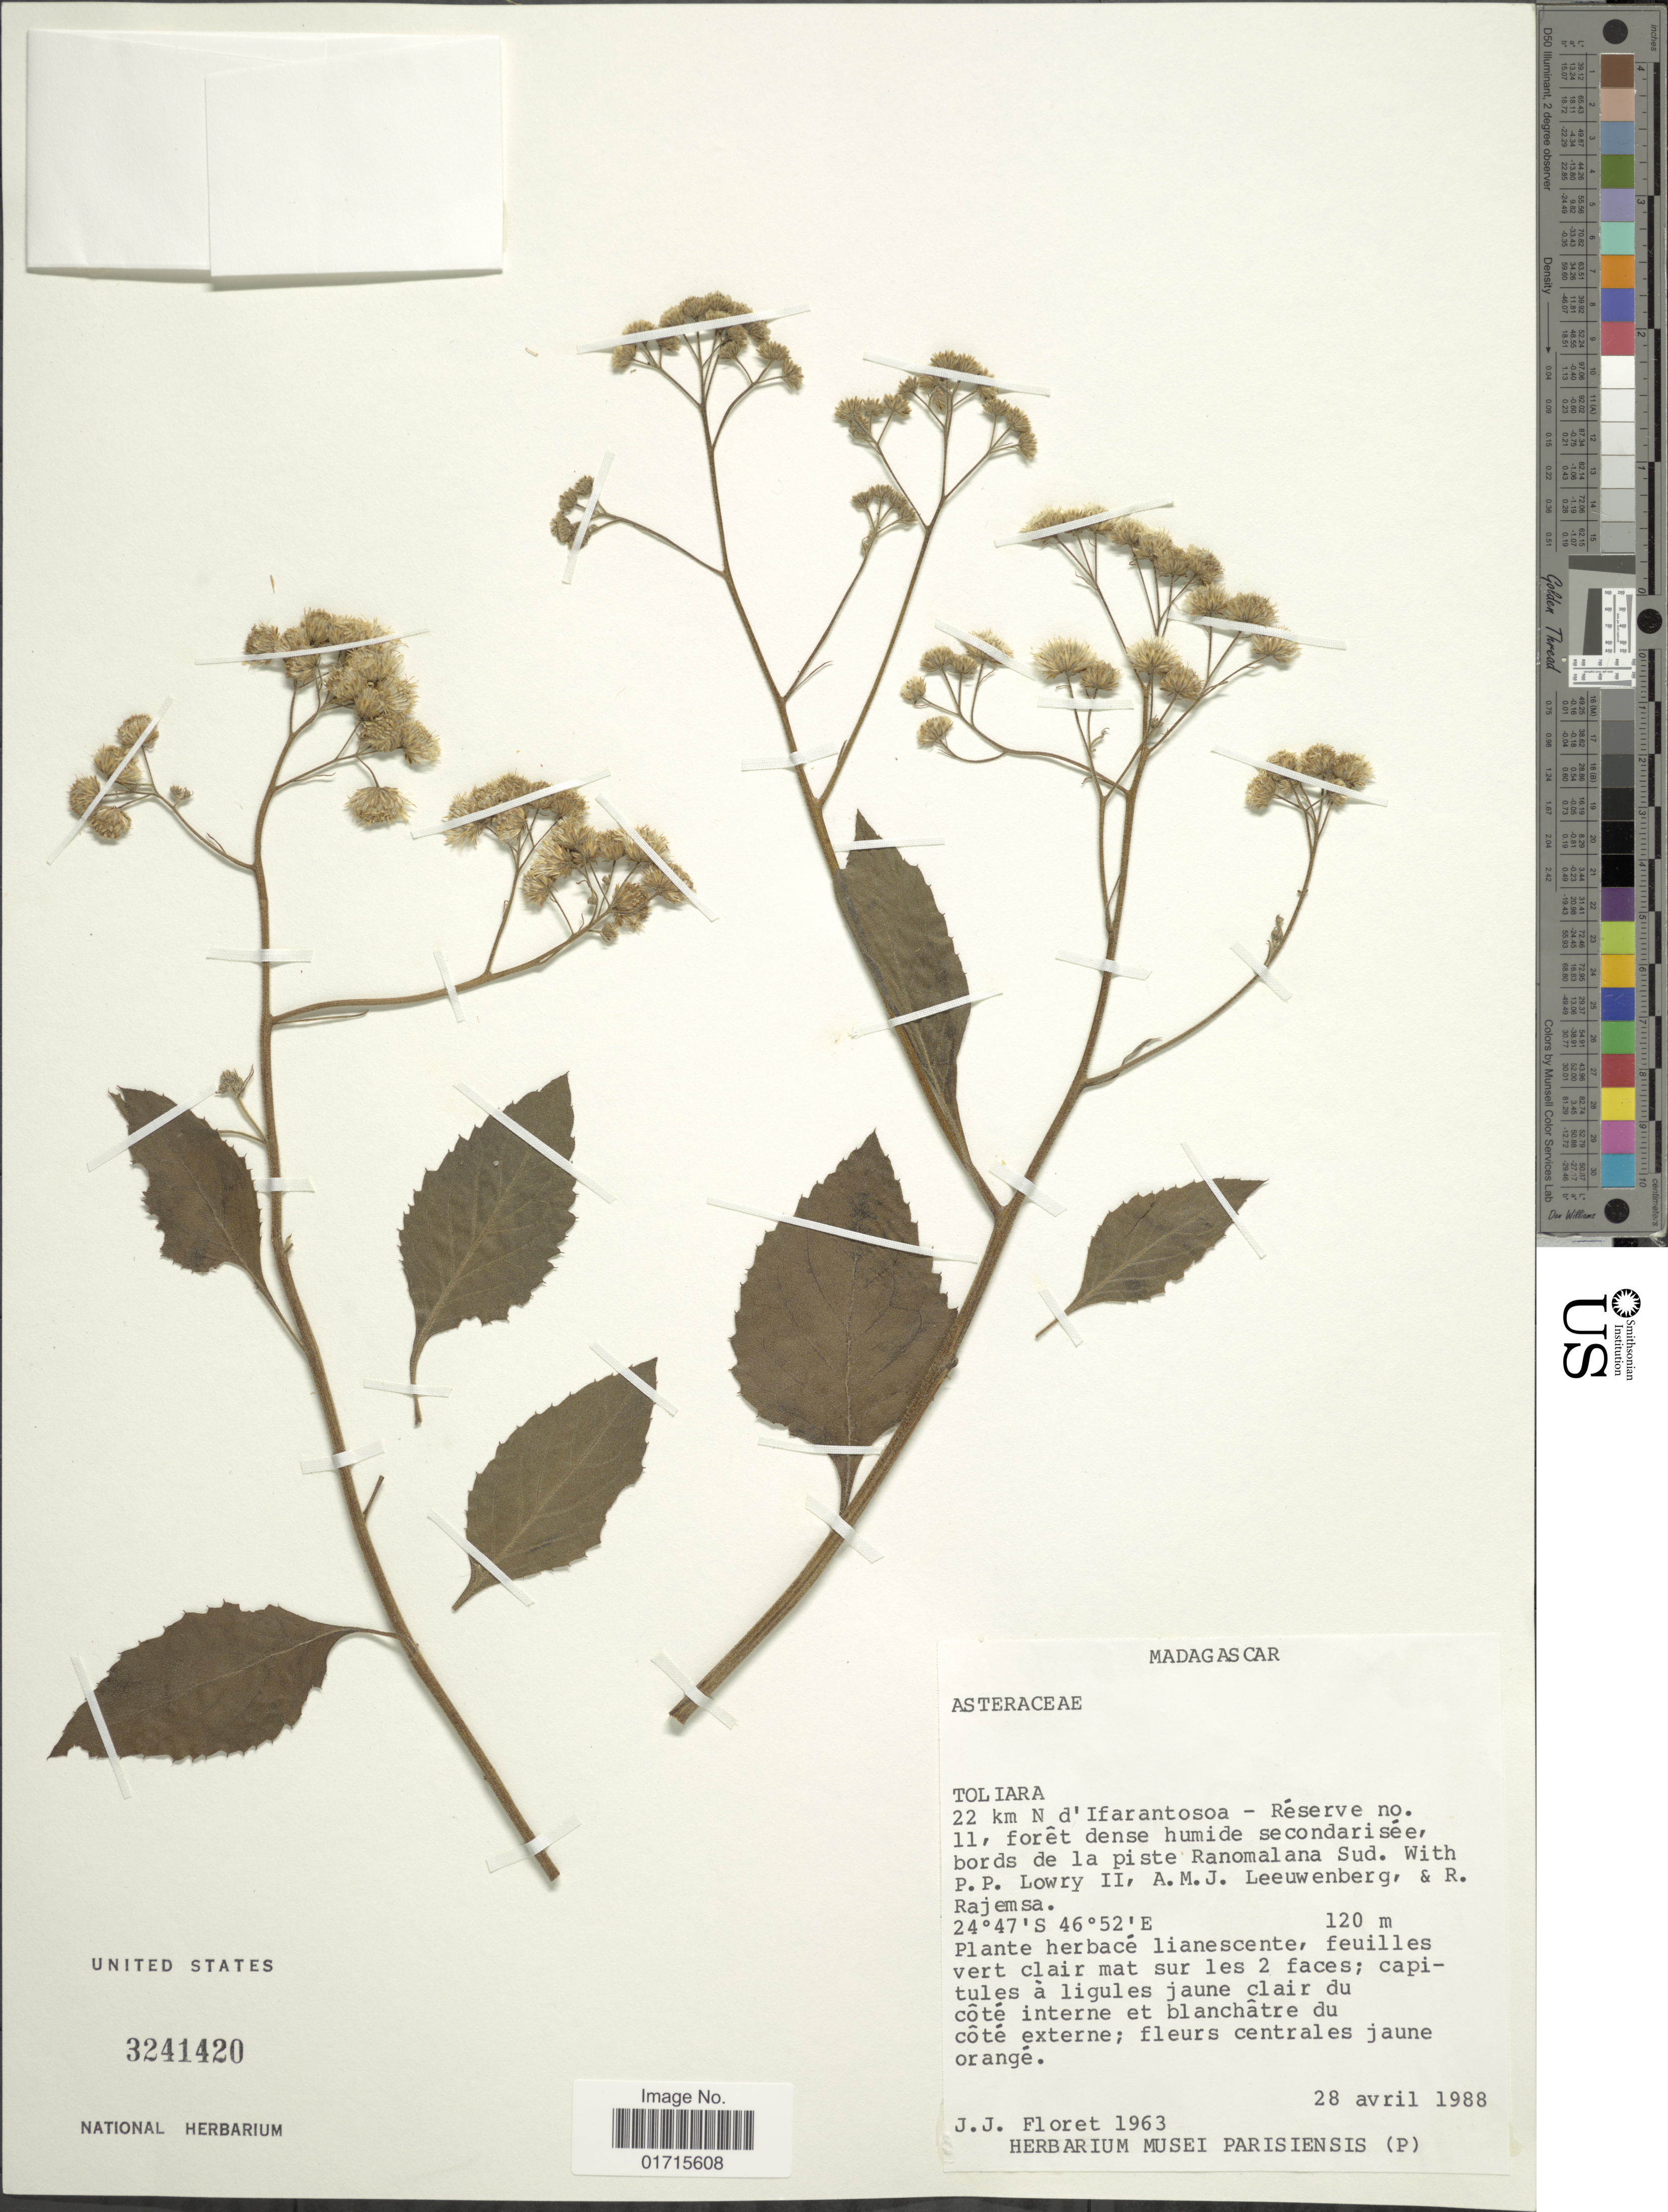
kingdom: Plantae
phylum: Tracheophyta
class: Magnoliopsida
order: Asterales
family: Asteraceae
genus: Microglossa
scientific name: Microglossa sp.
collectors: J. Floret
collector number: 1963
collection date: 1988-04-28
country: Madagascar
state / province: Anosy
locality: Toliara. 22 km N d'Ifarantosoa-Reserve no 11, foret dense humide secondarisee, bords de la piste Ranomalana Sud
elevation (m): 120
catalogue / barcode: US 3241420